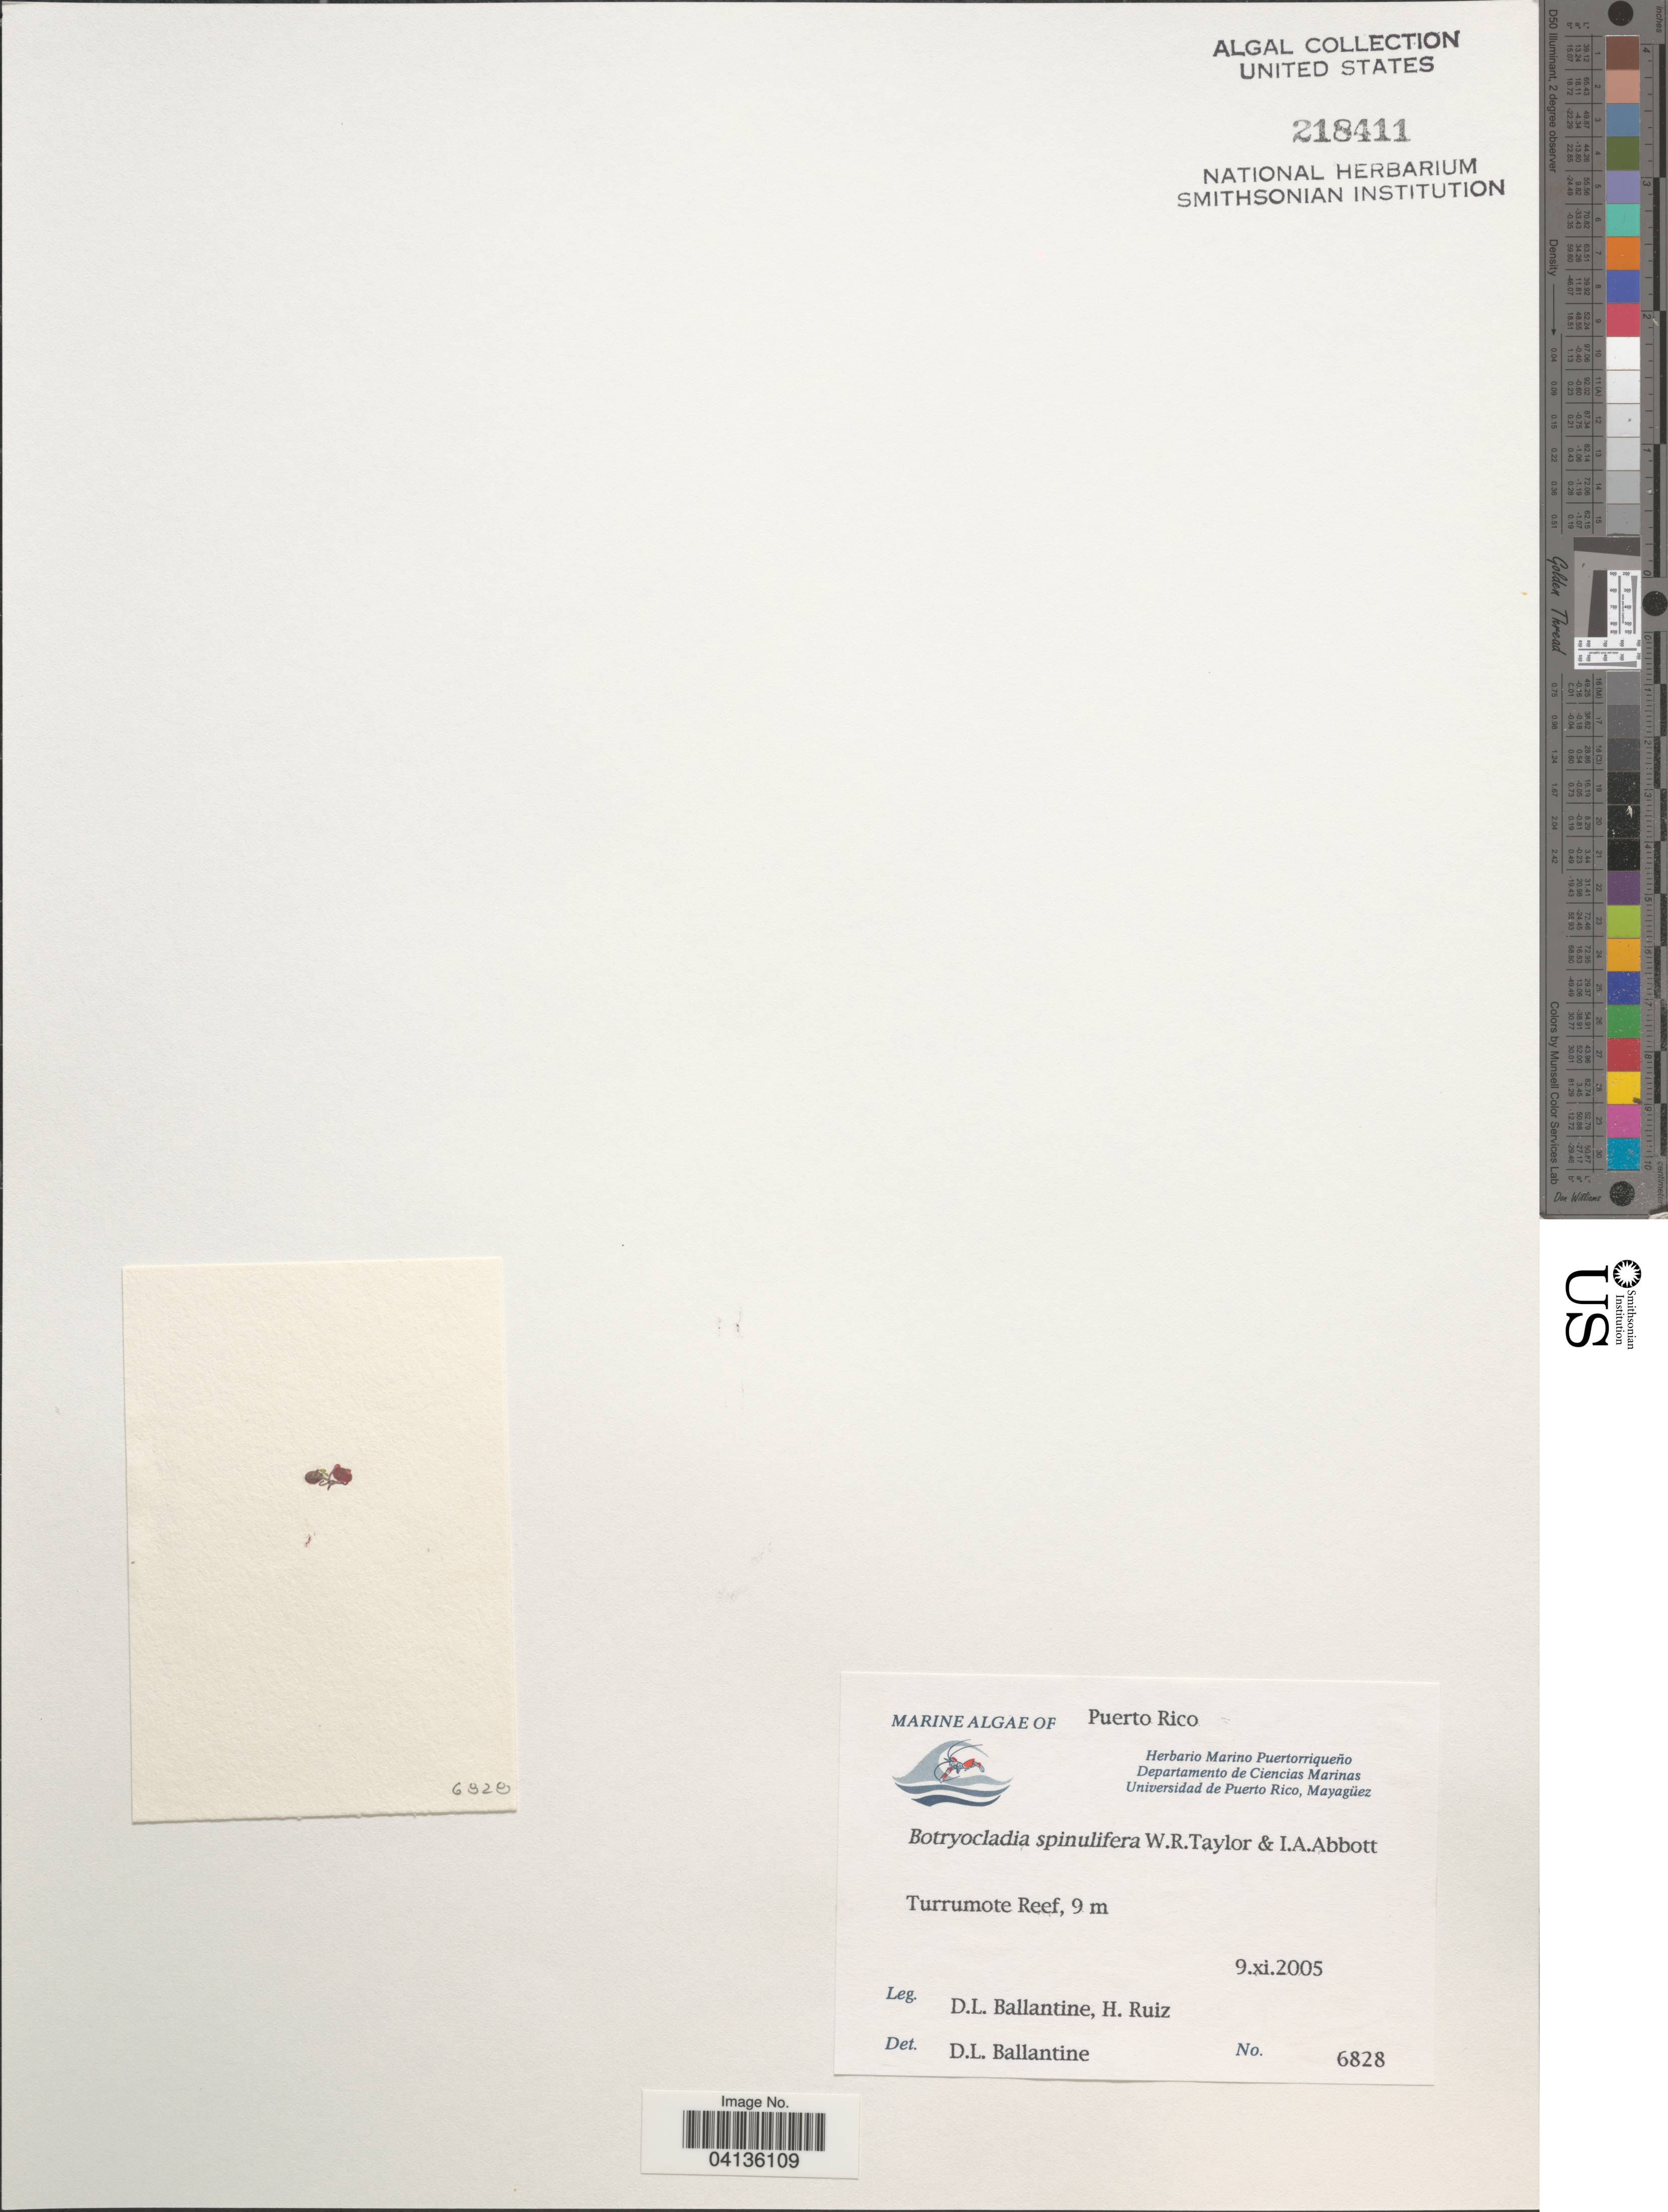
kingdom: Plantae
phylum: Rhodophyta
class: Florideophyceae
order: Rhodymeniales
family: Rhodymeniaceae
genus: Botryocladia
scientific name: Botryocladia spinulifera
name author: W.R. Taylor & I.A. Abbott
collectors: D.L. Ballantine & H. Ruiz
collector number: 6828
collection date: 2005-11-09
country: Puerto Rico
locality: Turrumote Reef.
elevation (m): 9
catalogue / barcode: US 218411